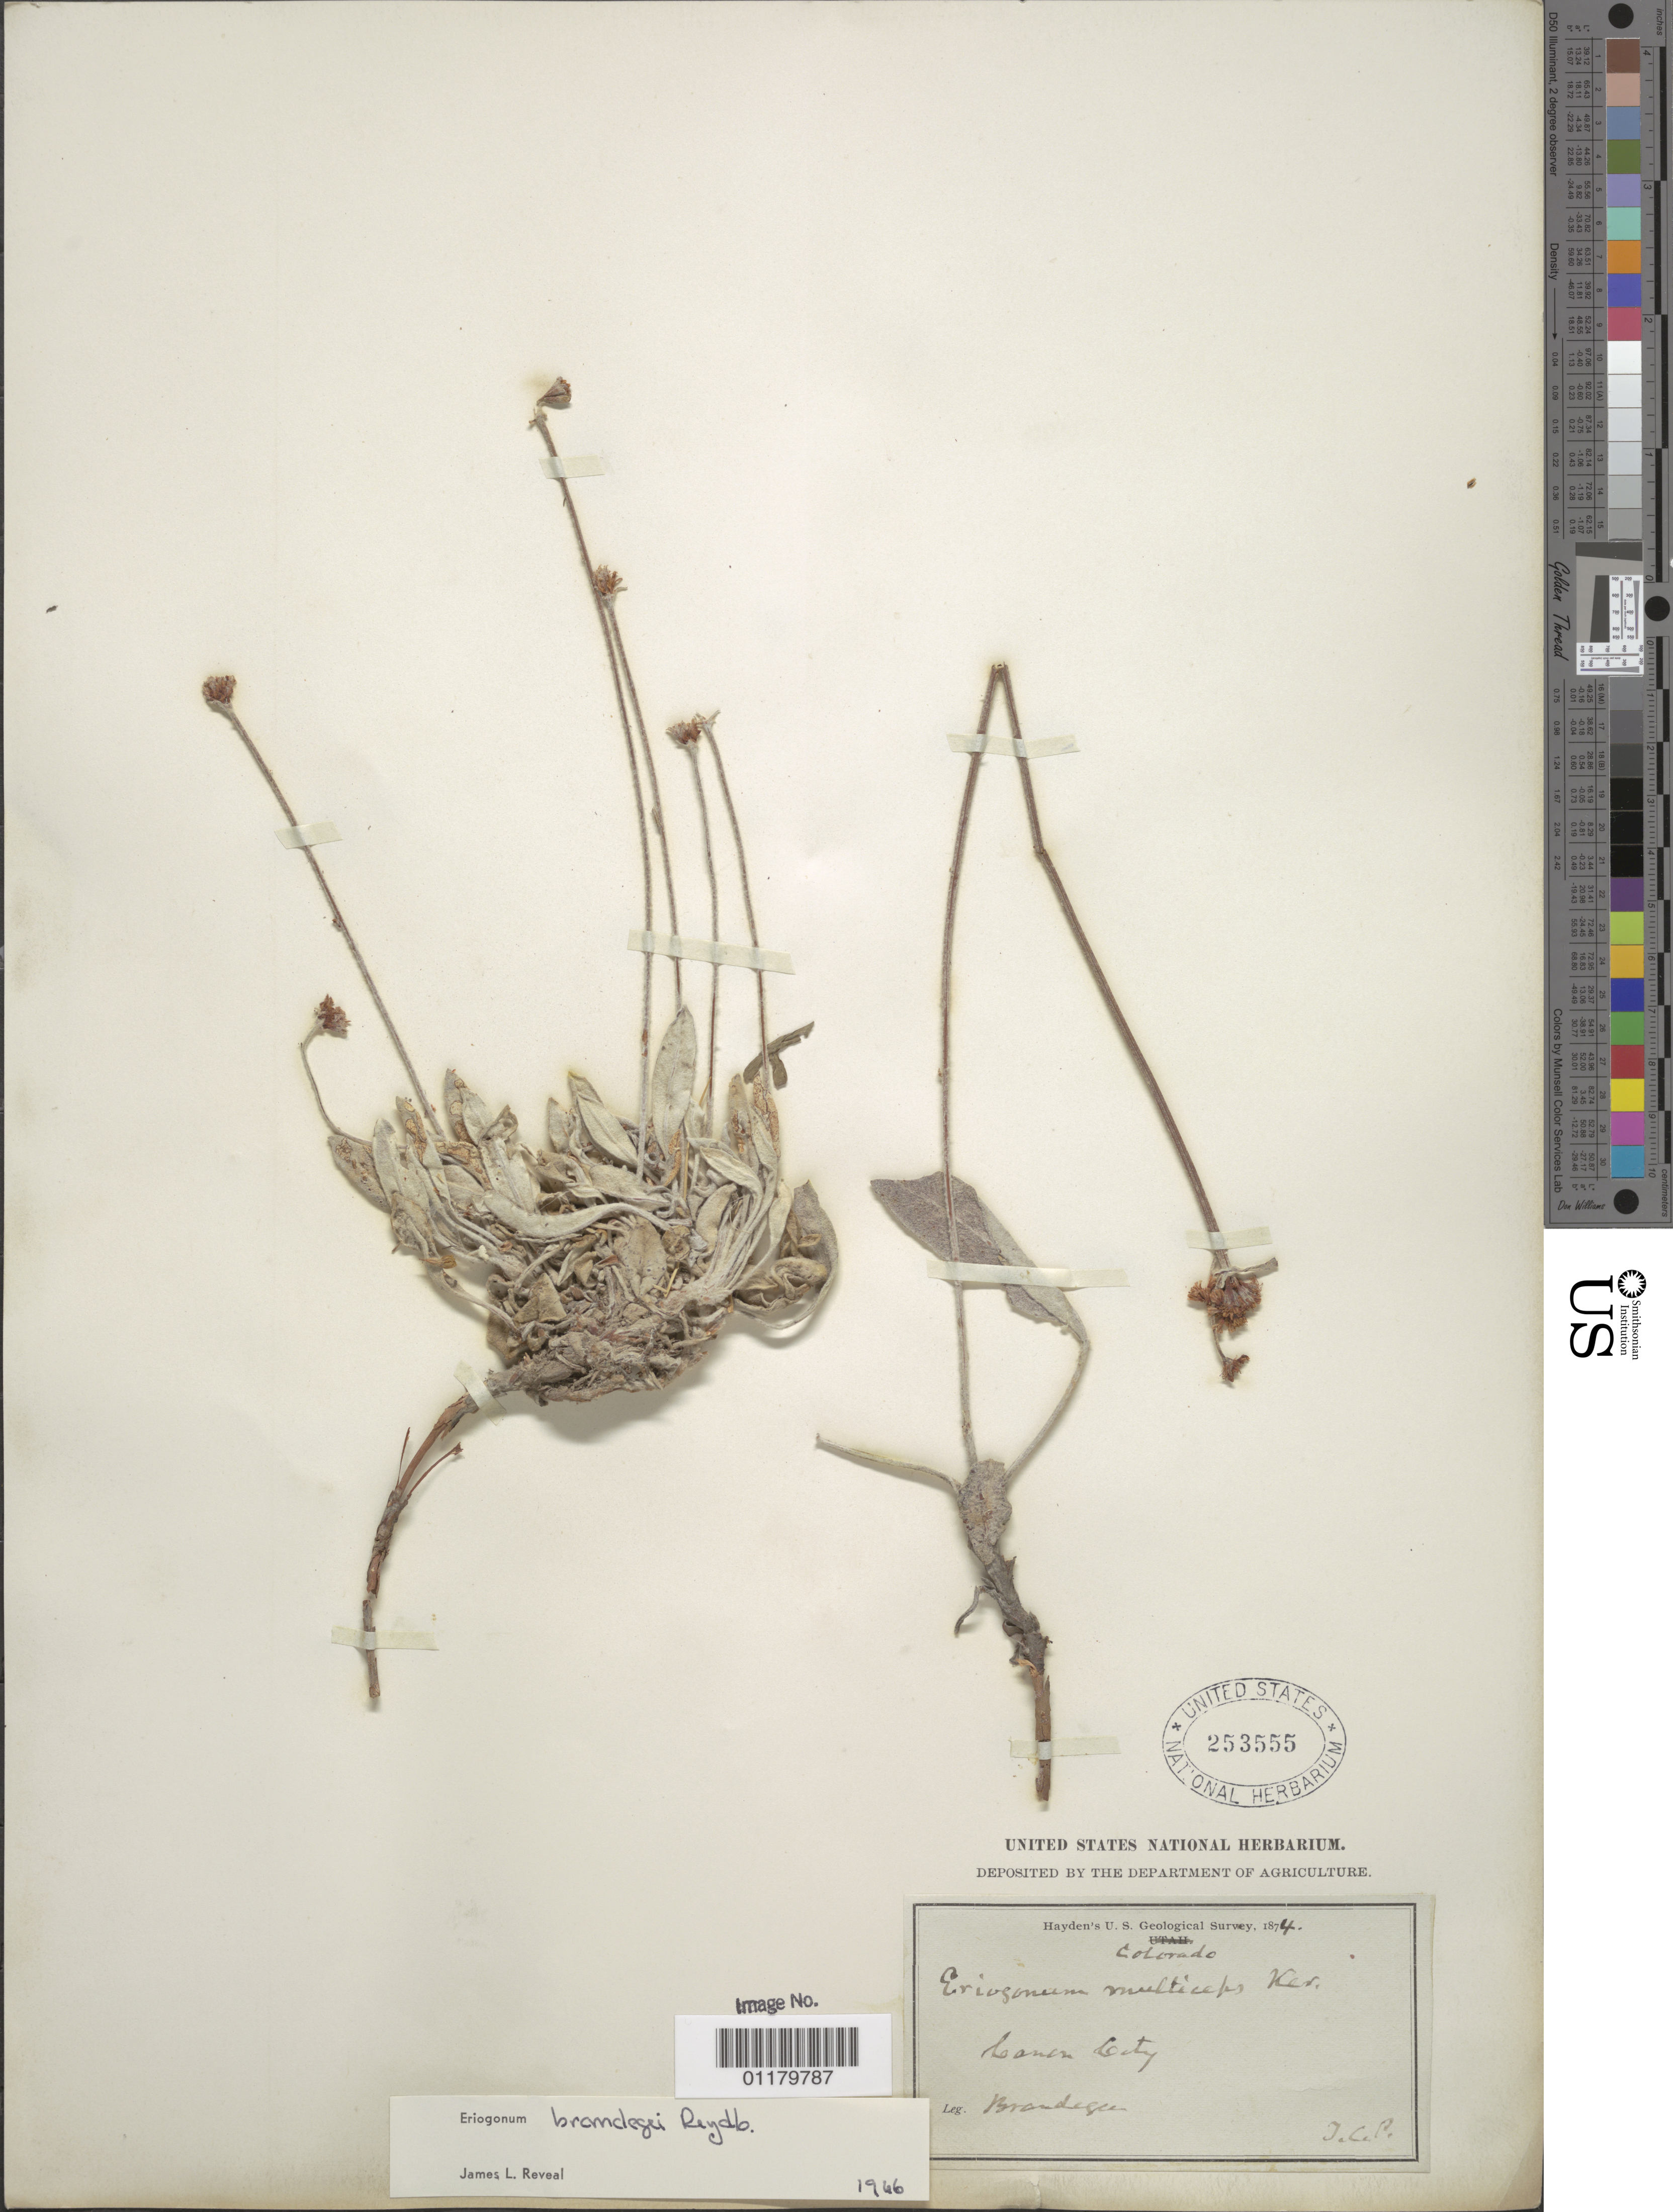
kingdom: Plantae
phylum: Tracheophyta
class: Magnoliopsida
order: Caryophyllales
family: Polygonaceae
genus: Eriogonum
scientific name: Eriogonum brandegeei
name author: Rydb.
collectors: -- Brandegee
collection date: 1874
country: United States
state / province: Colorado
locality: Canon City.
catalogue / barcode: US 253555